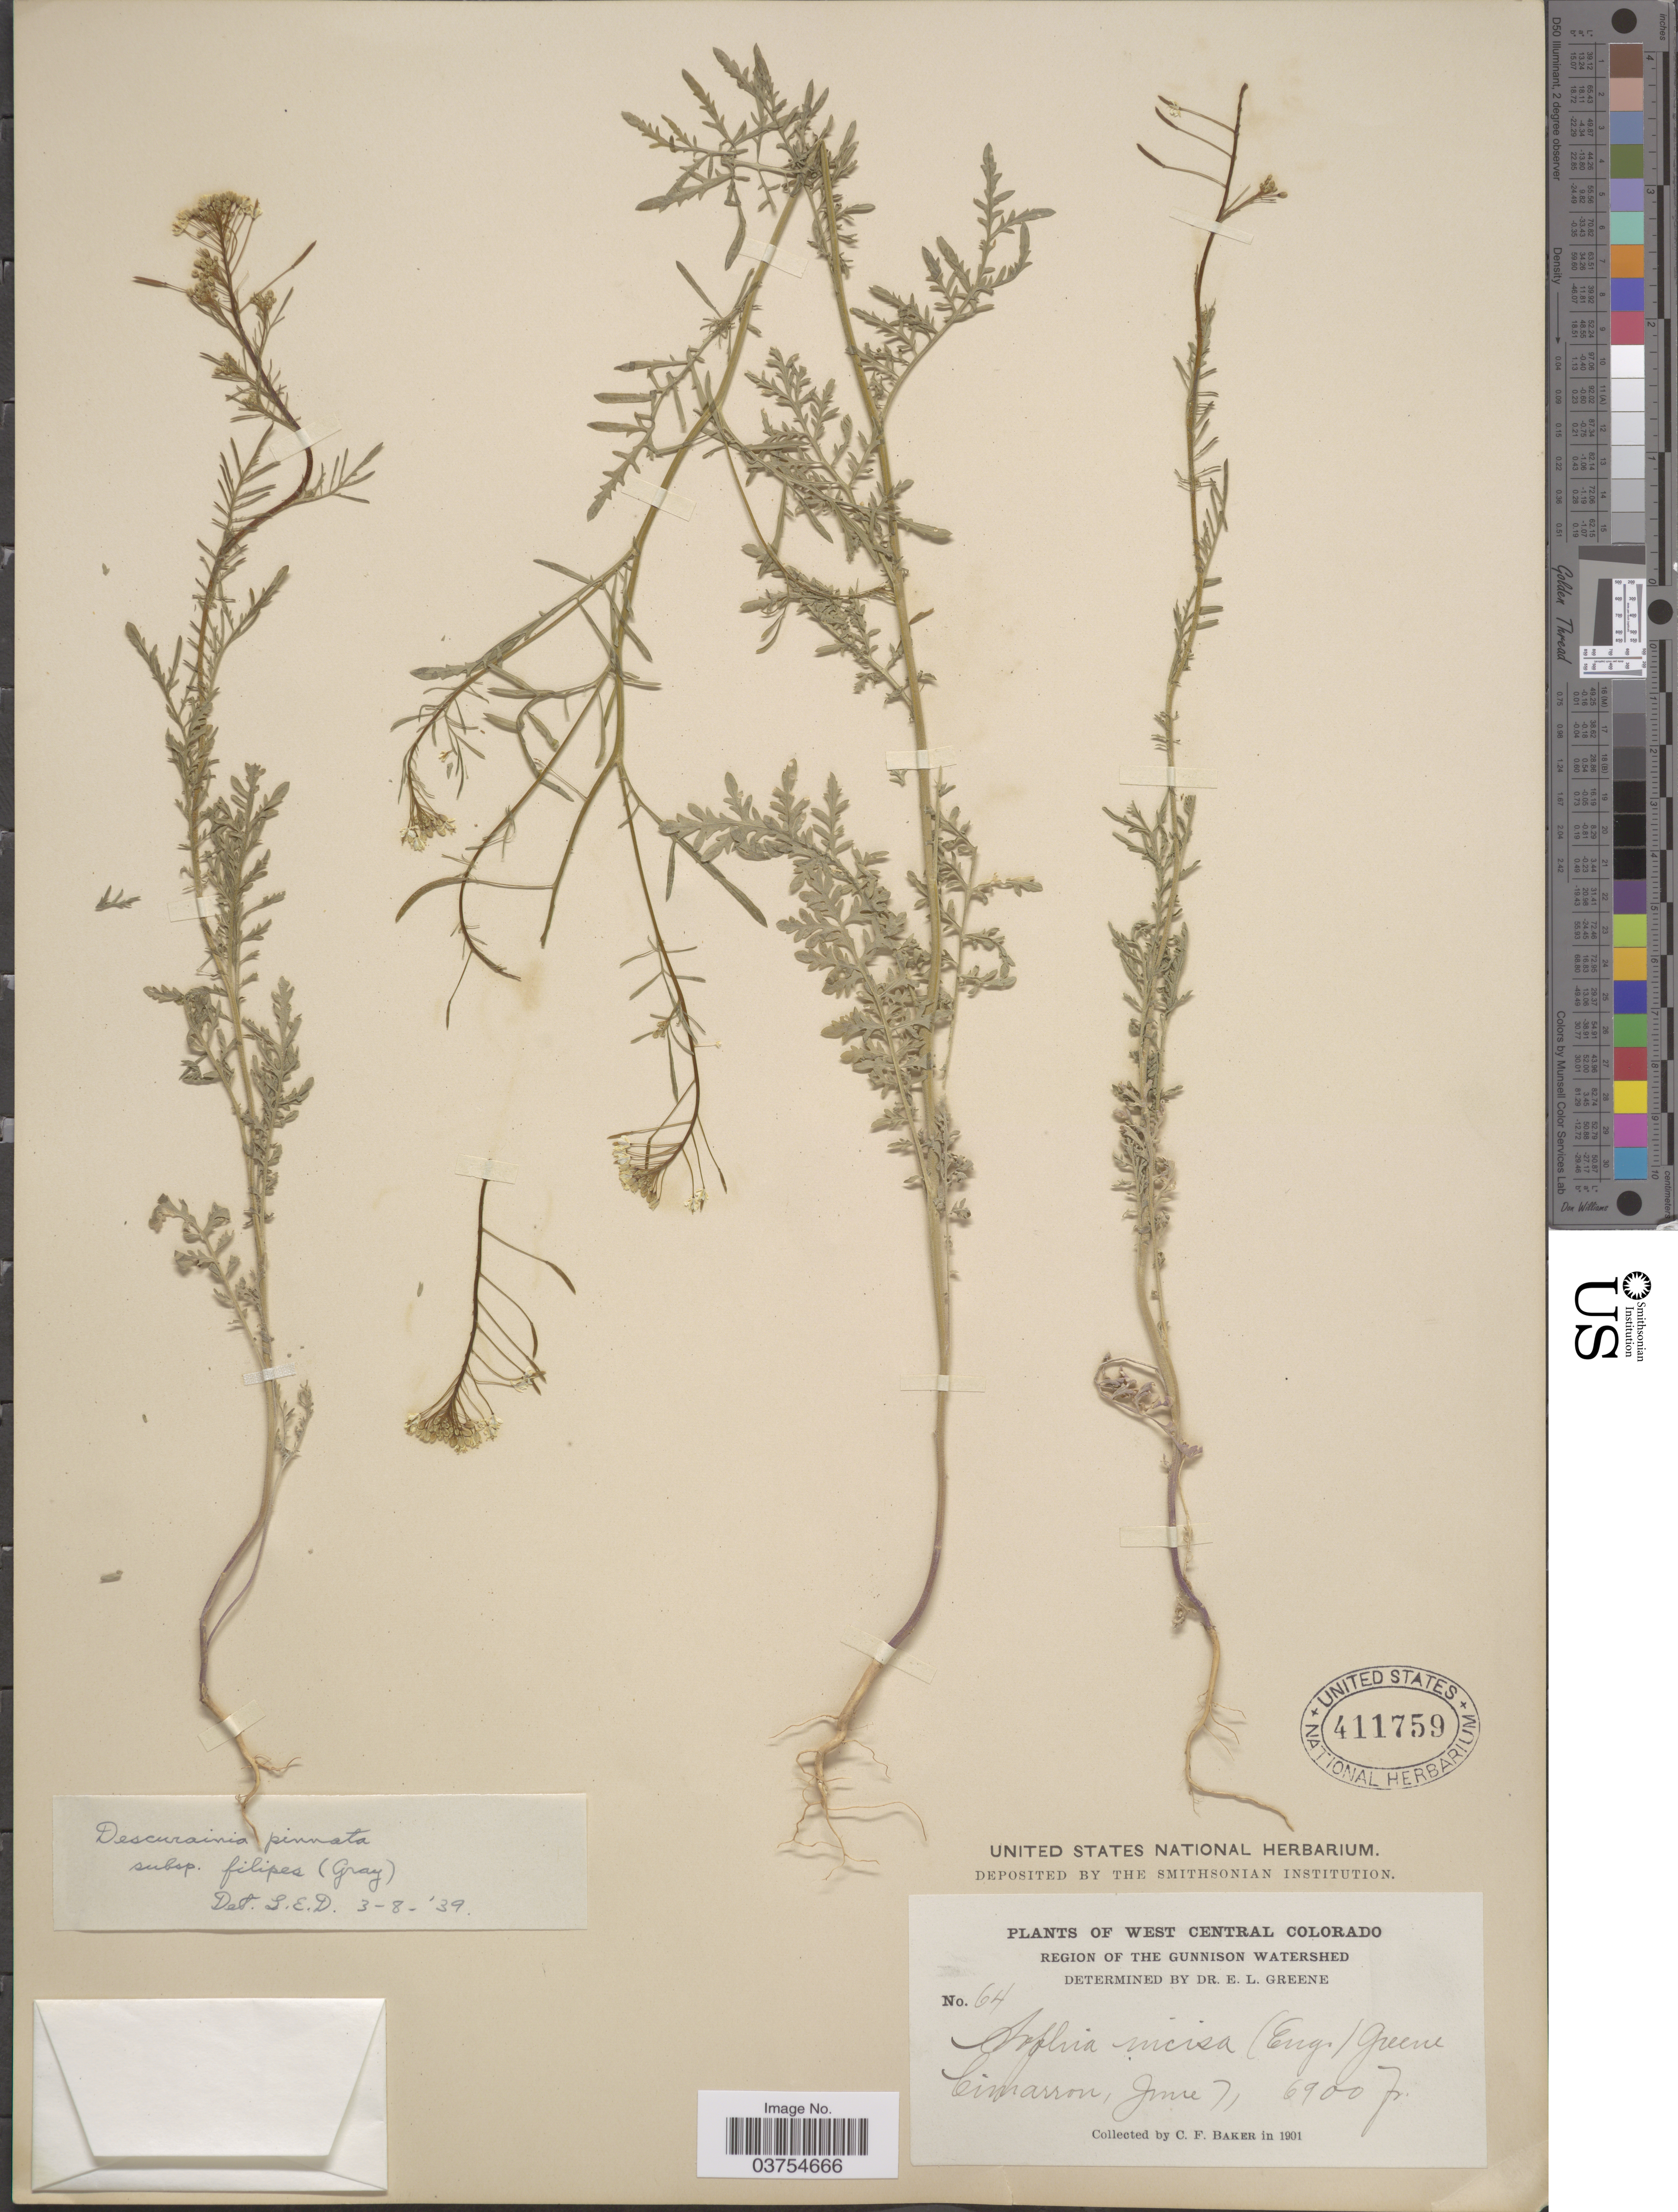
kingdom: Plantae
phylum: Tracheophyta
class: Magnoliopsida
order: Brassicales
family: Brassicaceae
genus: Descurainia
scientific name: Descurainia pinnata subsp. filipes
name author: (A. Gray) Detling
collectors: C. F. Baker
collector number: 64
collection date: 1901-06-07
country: United States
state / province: Colorado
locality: West Central Colorado, Region of the Gunnison Watershed. Cimarron.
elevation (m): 2103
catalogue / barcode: US 411759